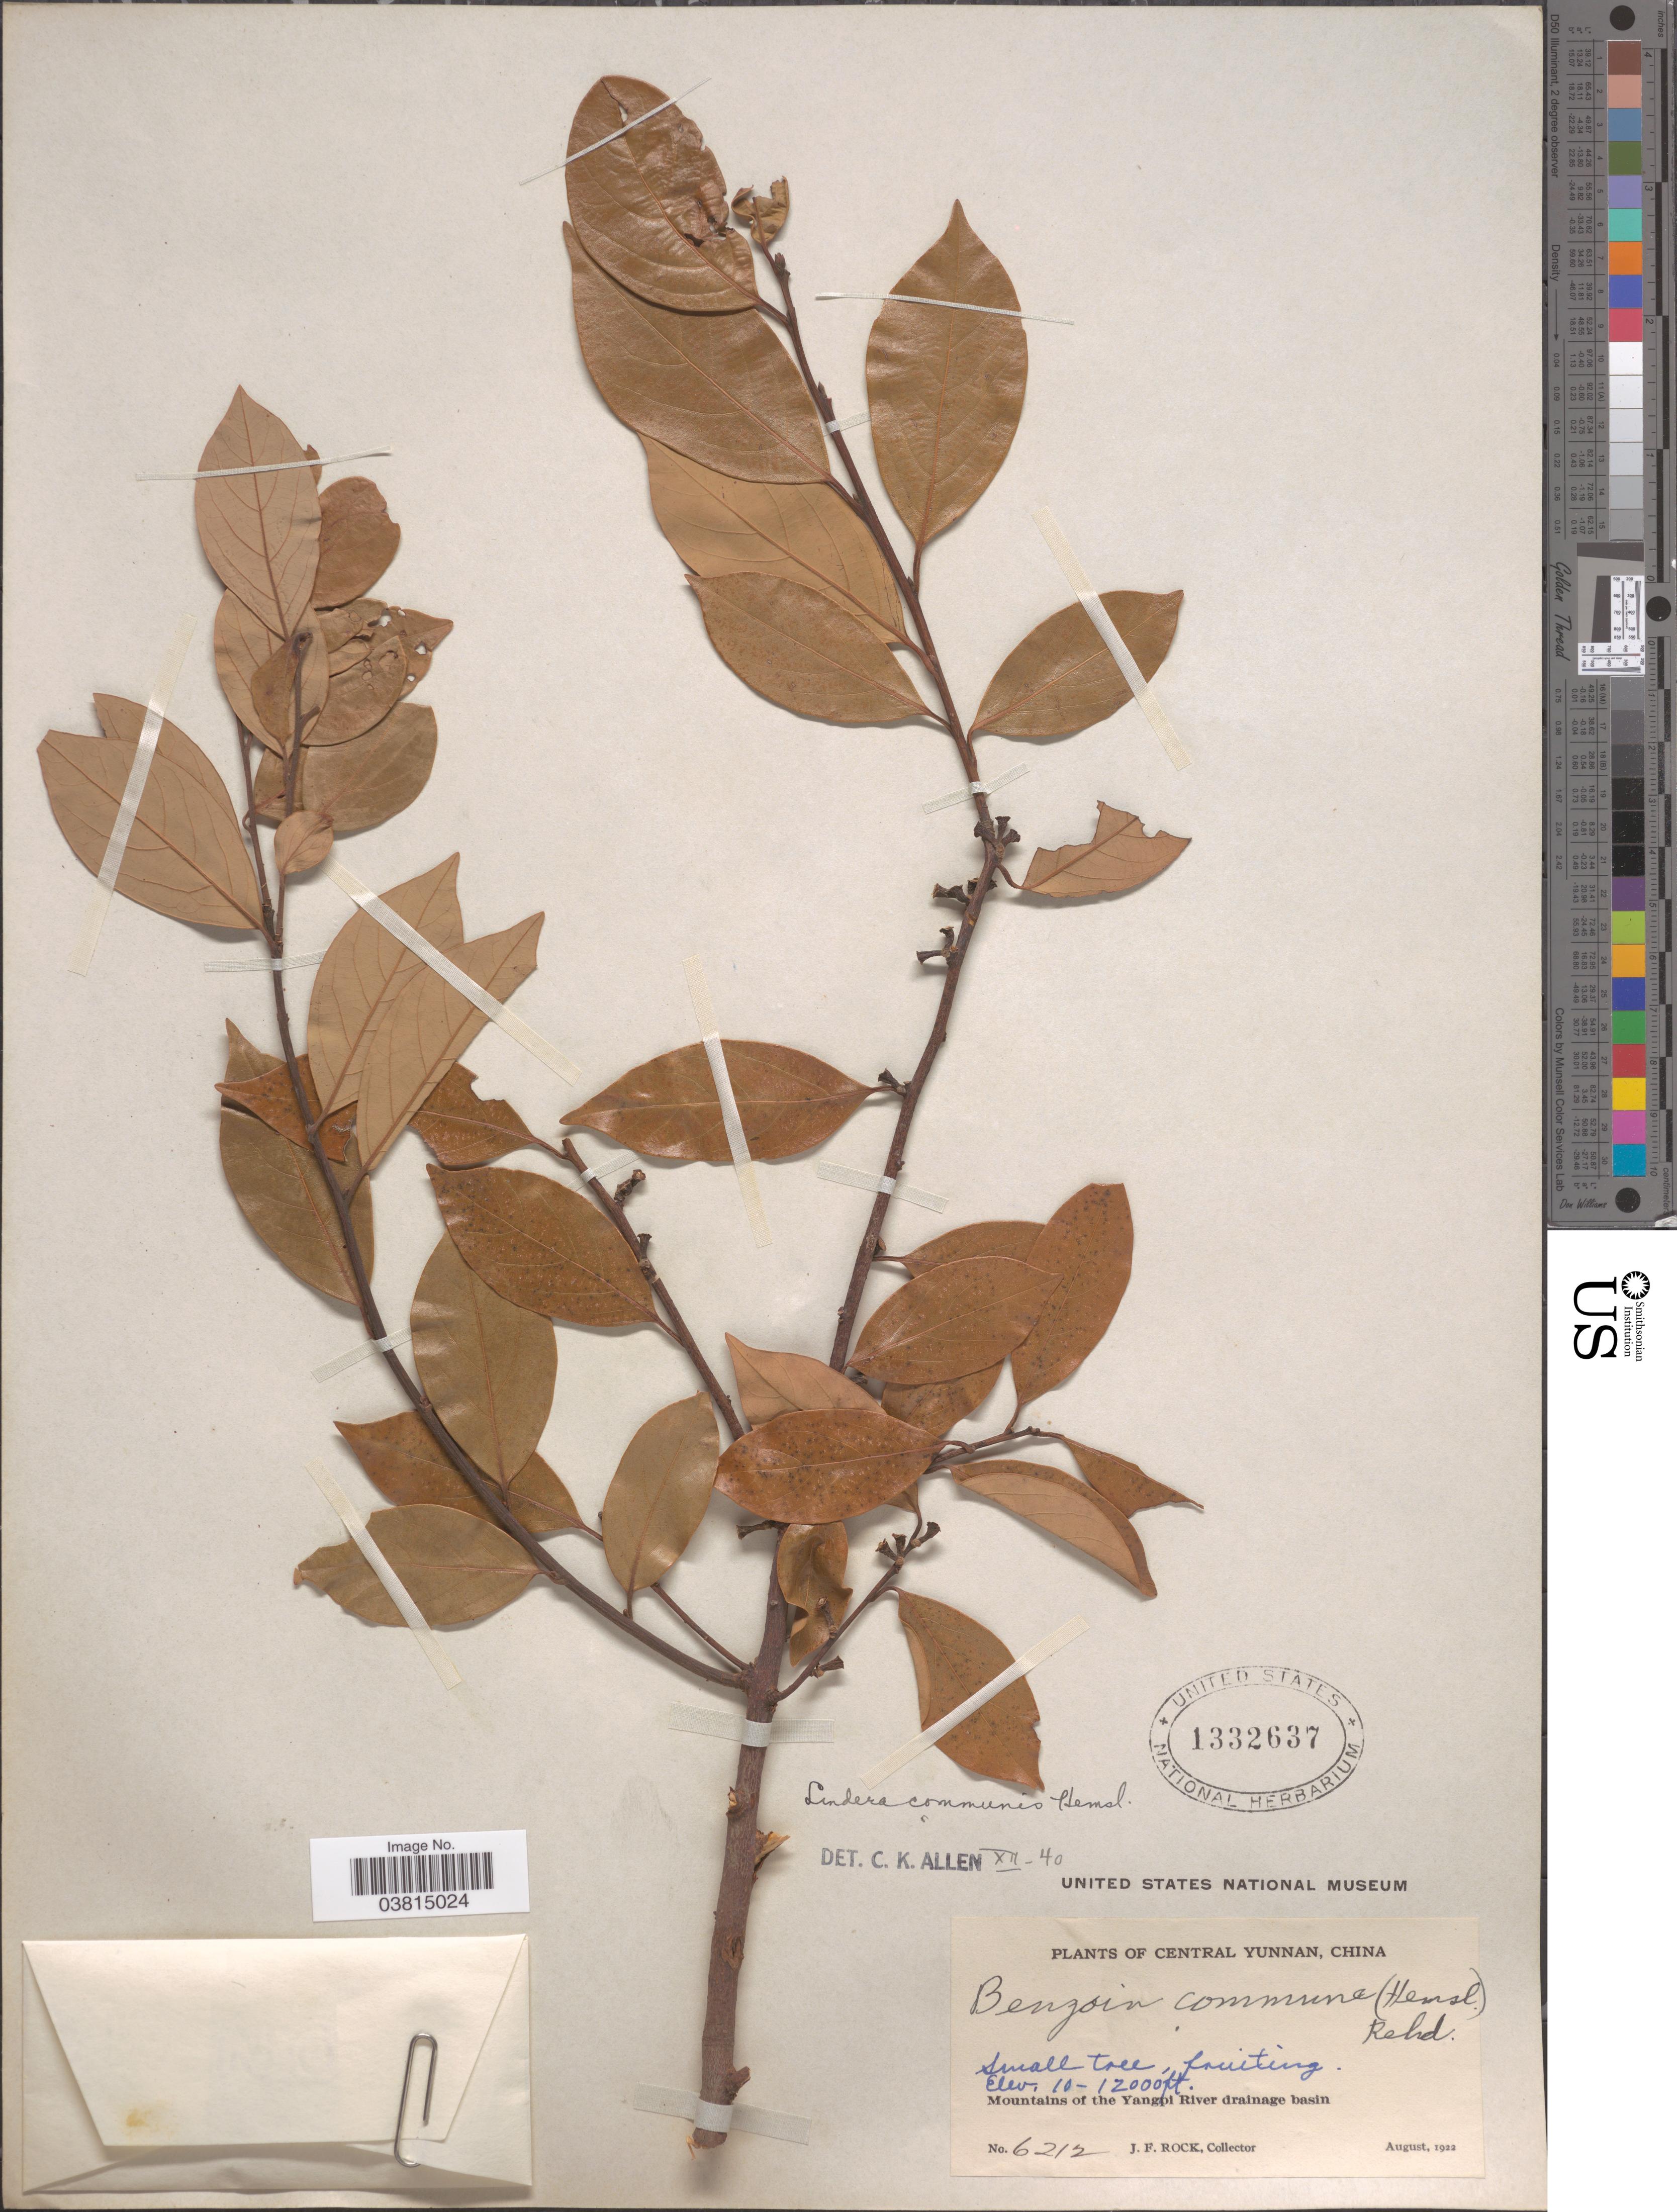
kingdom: Plantae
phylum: Tracheophyta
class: Magnoliopsida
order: Laurales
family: Lauraceae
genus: Lindera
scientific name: Lindera communis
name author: Hemsl.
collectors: J. Rock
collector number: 6212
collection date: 1922-08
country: China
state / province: Yunnan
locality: Central Yunnan. Mountains of the Yangpi River drainage basin.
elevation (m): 3048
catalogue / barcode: US 1332637